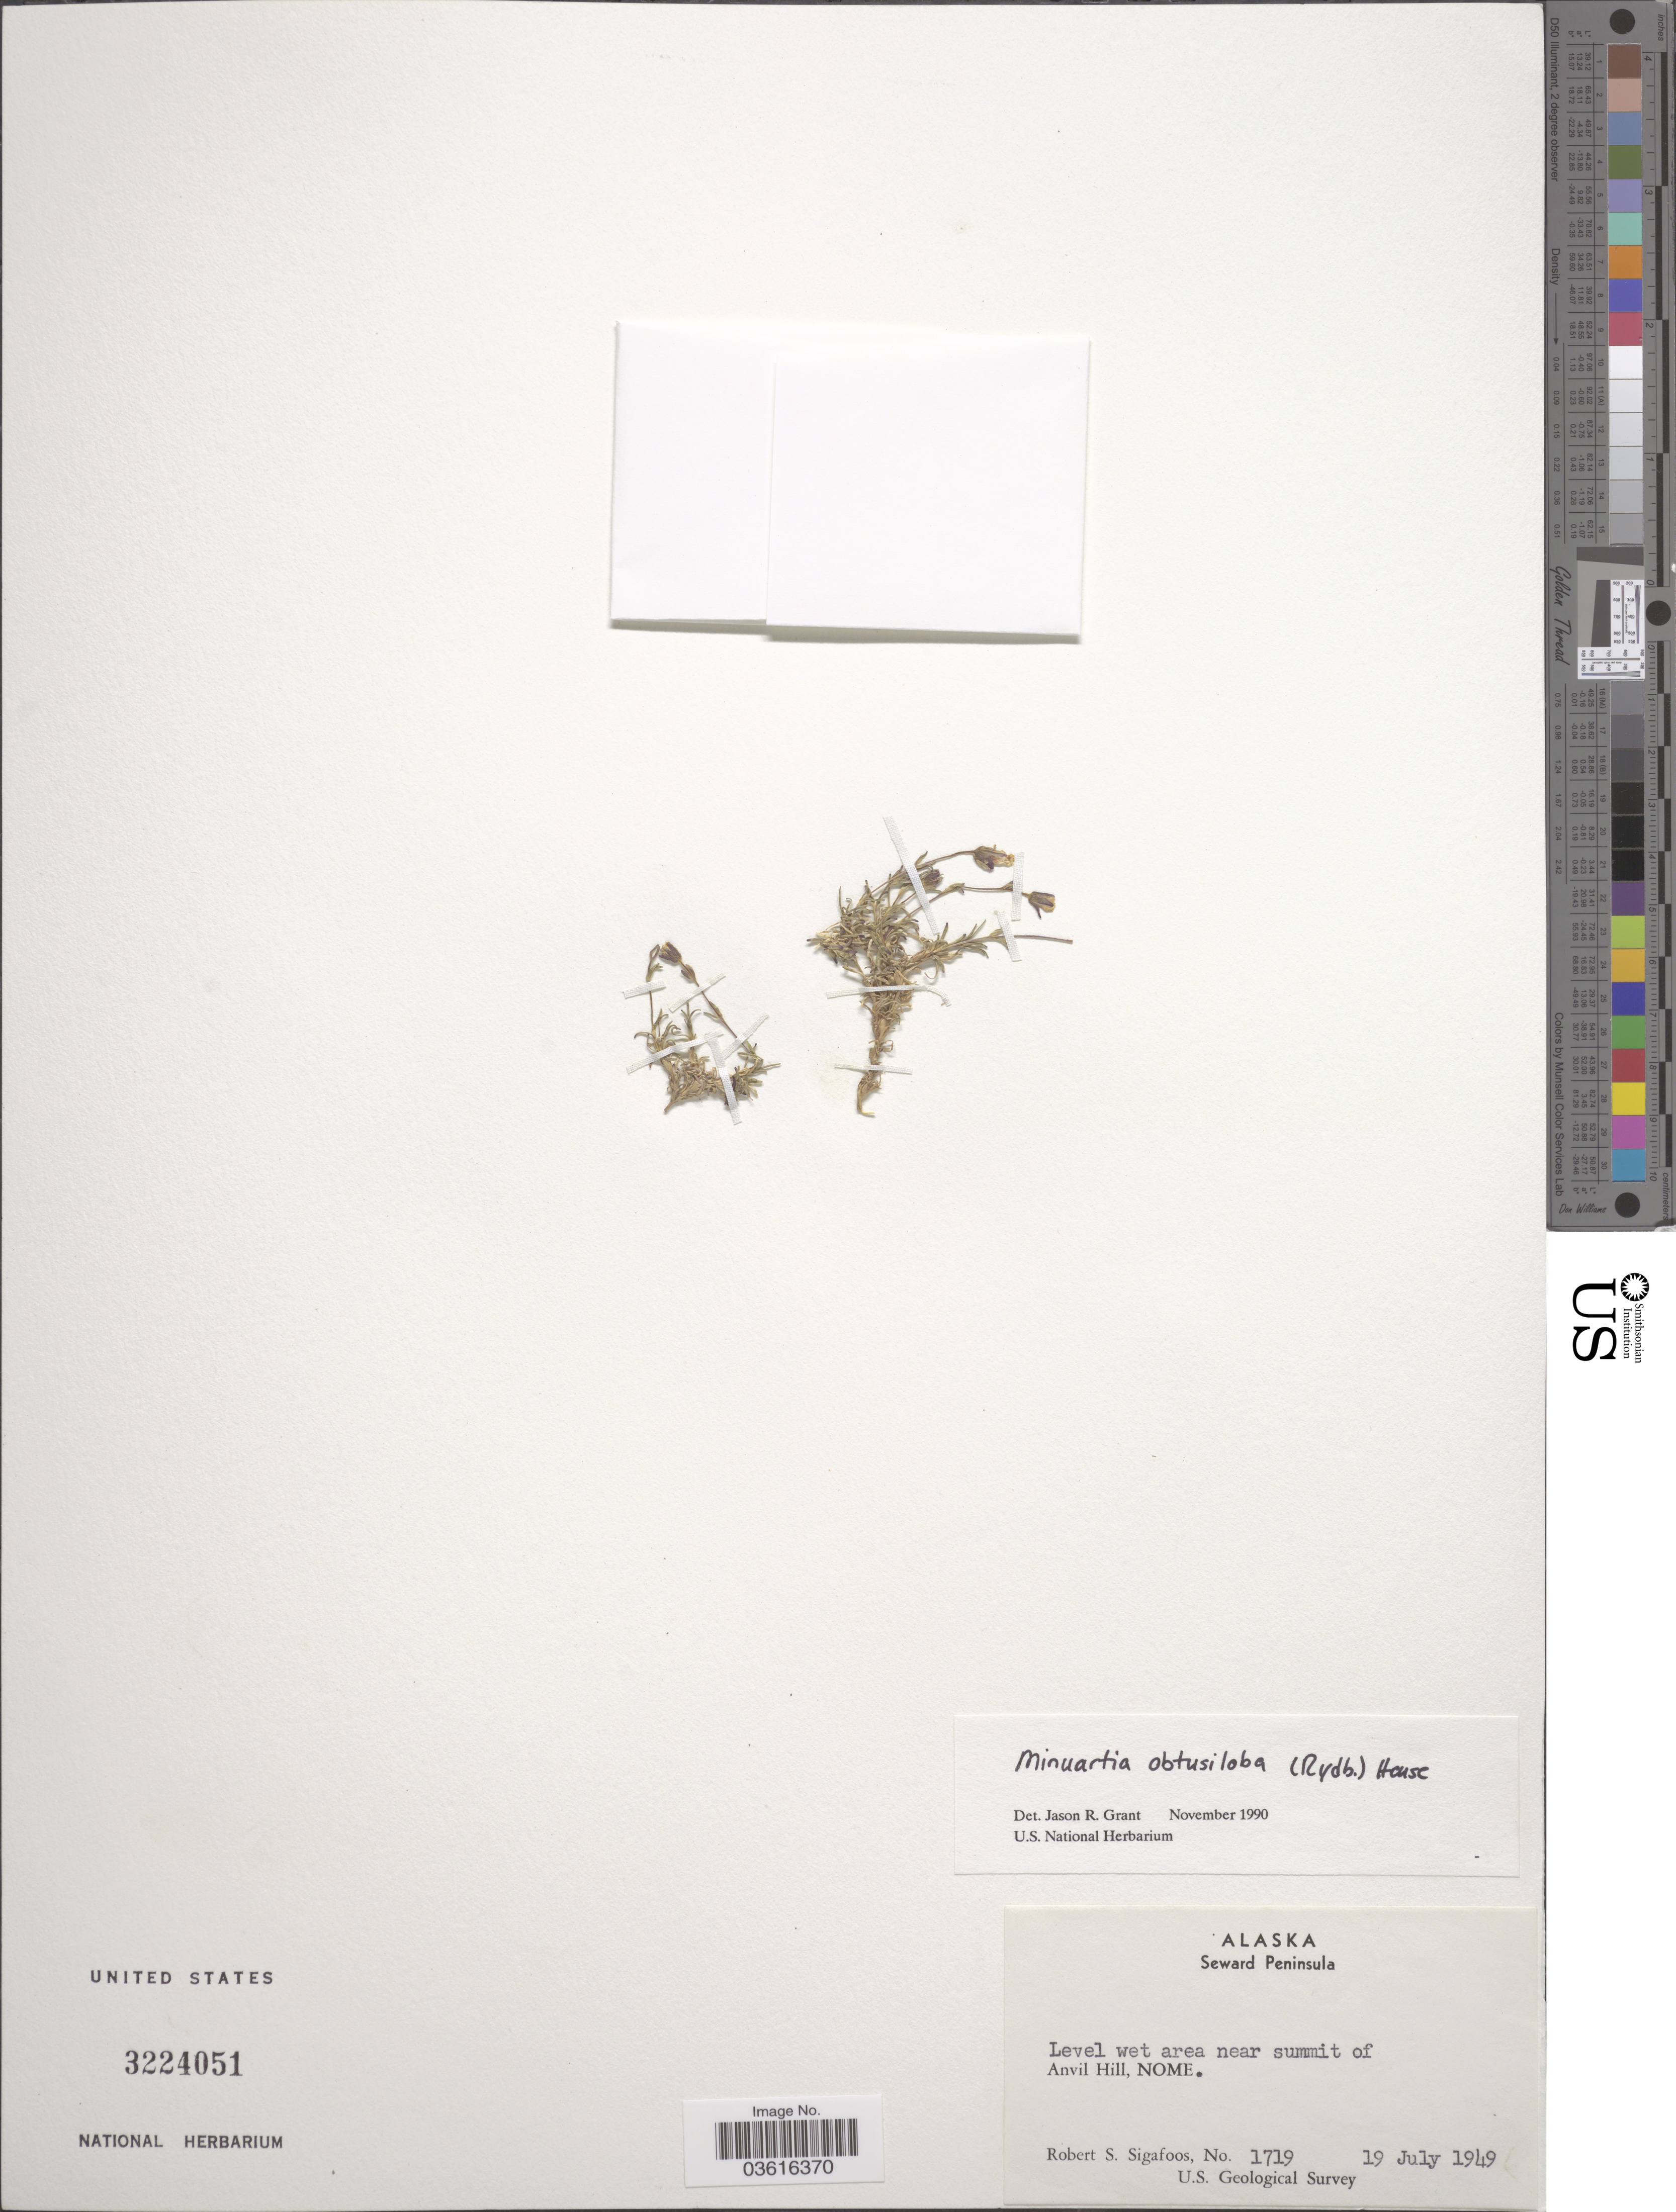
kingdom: Plantae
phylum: Tracheophyta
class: Magnoliopsida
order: Caryophyllales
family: Caryophyllaceae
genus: Cherleria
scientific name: Cherleria arctica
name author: (Steven ex Ser.) A.J. Moore & Dillenb.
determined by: Strong, M. T., (US), Smithsonian Institution - National Museum of Natural History (UNITED STATES)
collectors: R. Sigafoos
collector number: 1719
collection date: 1949-07-19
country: United States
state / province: Alaska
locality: Seward Peninsula. Level wet area near summit of Anvil Hill, Nome.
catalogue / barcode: US 3224051